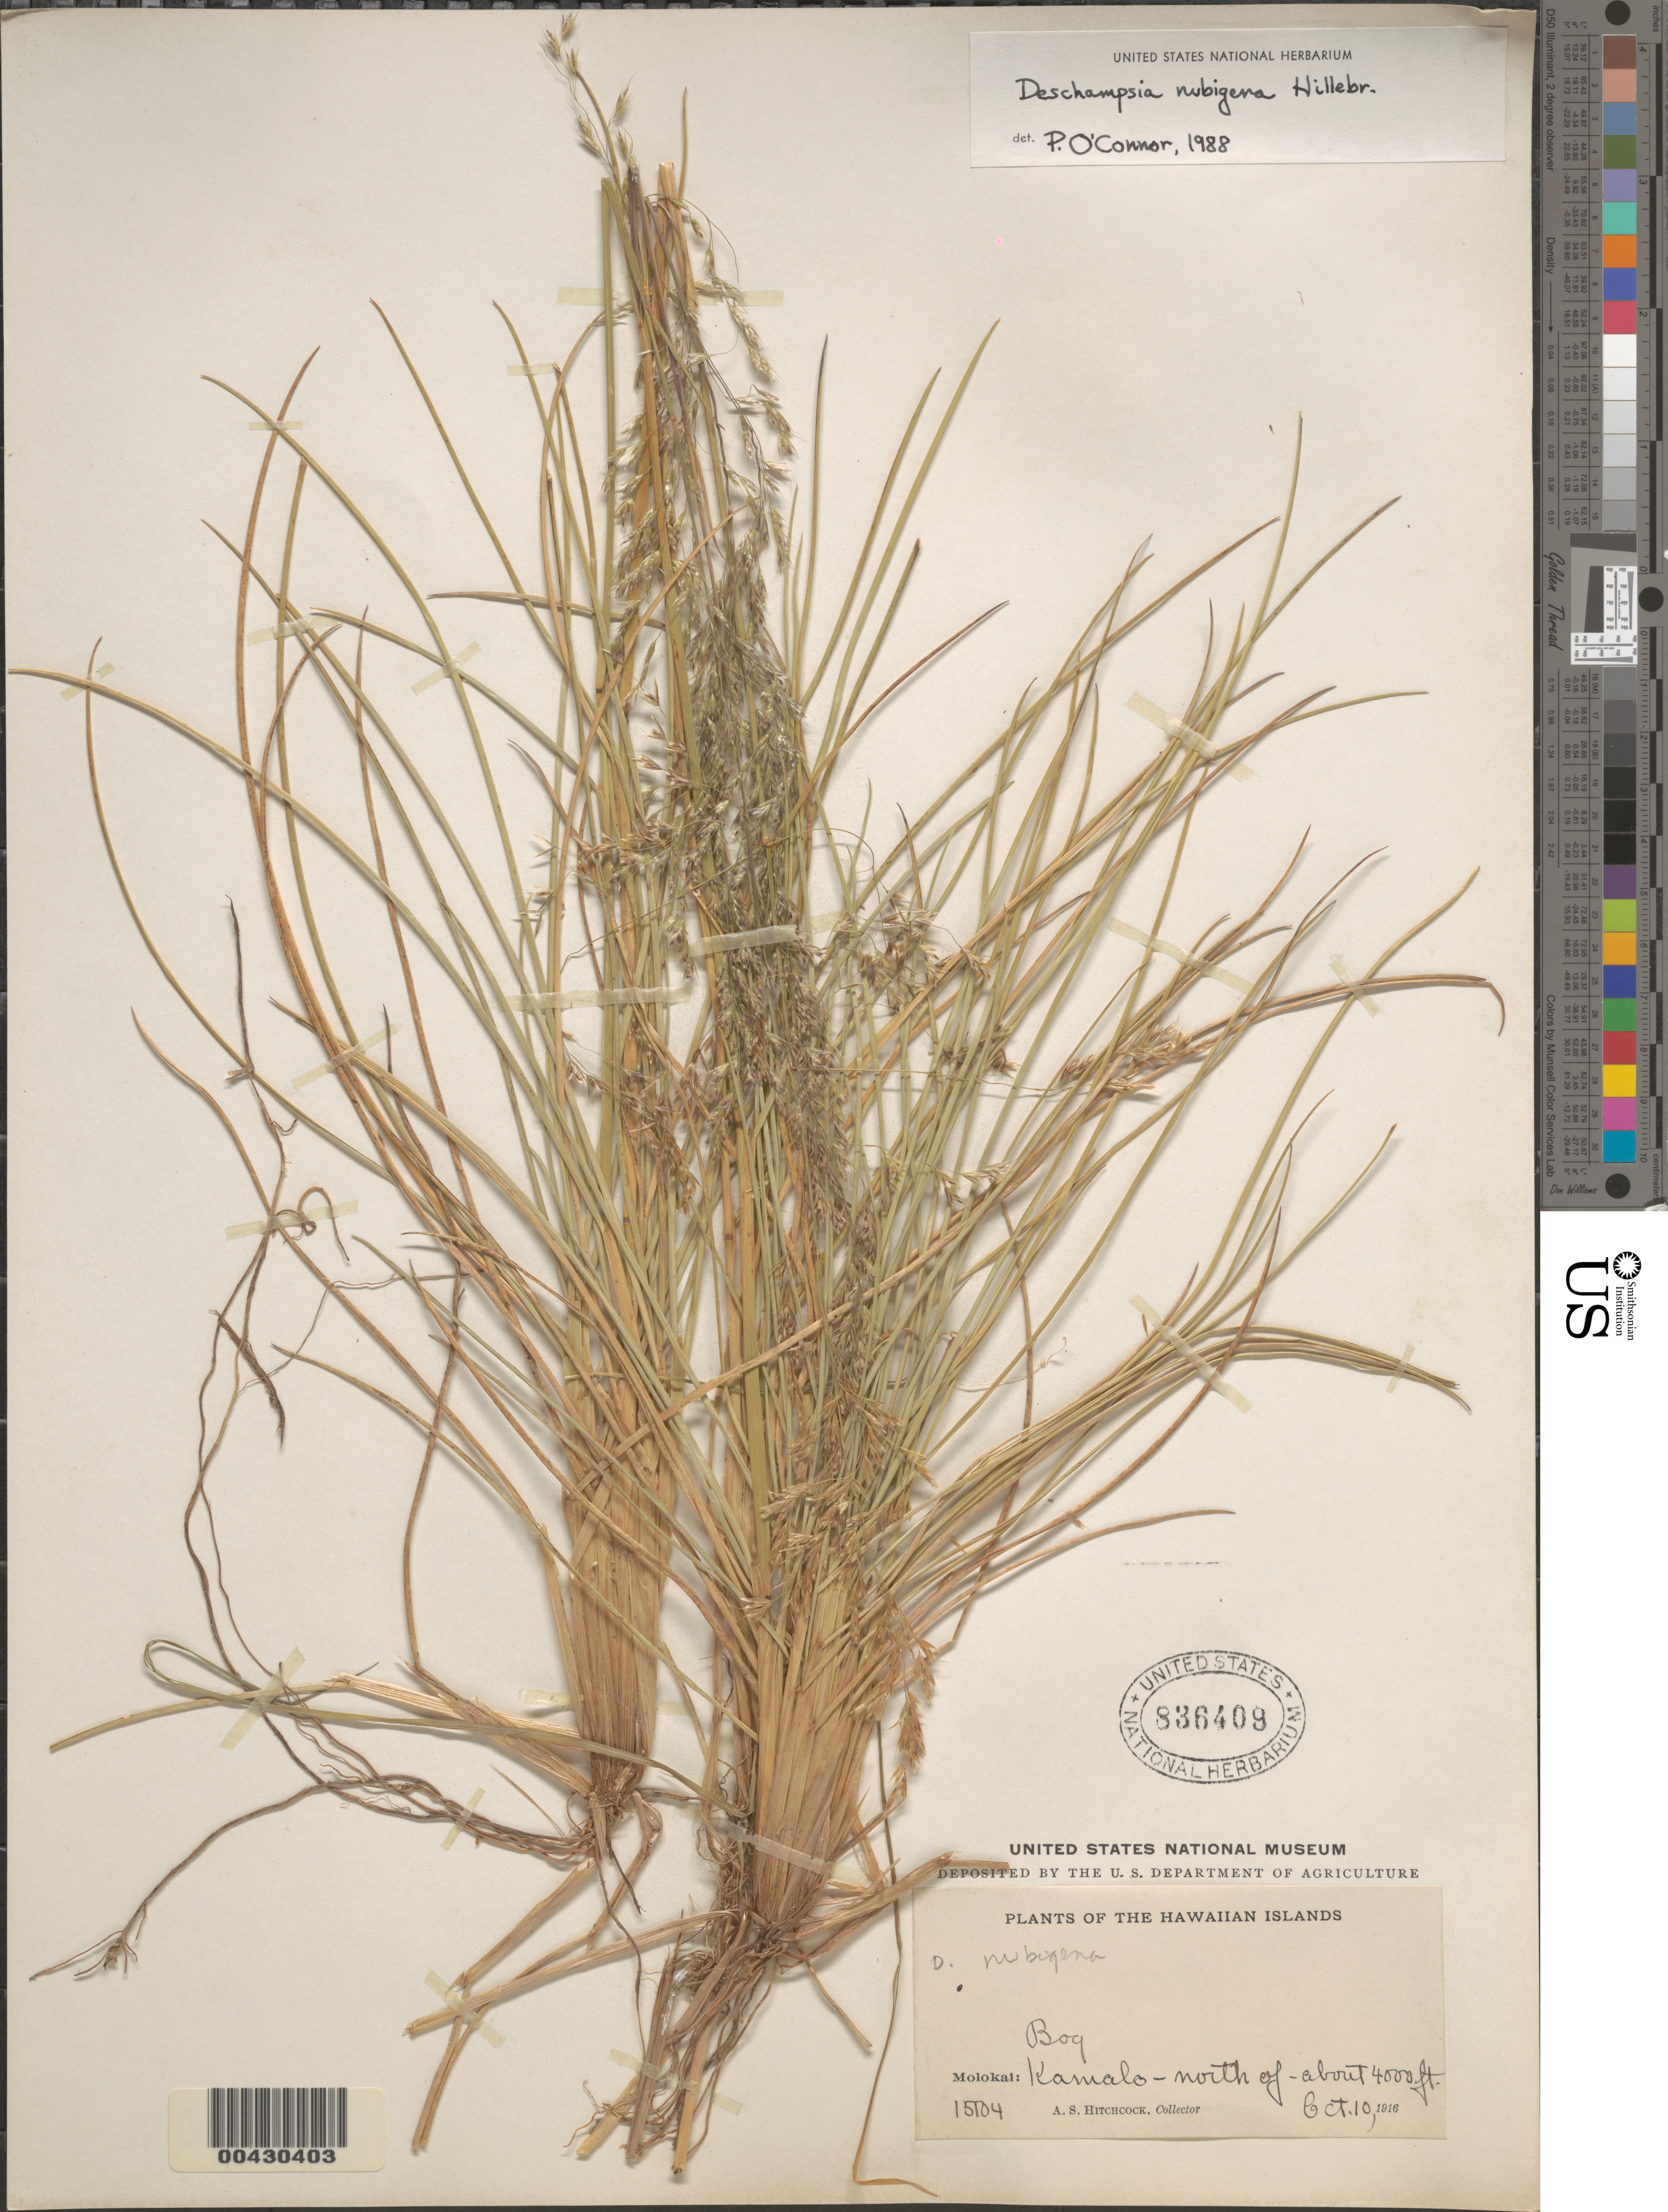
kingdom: Plantae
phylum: Tracheophyta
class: Liliopsida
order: Poales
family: Poaceae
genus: Deschampsia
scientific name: Deschampsia nubigena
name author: Hillebr.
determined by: O'Connor, P.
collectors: A. S. Hitchcock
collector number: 15104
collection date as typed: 10 Oct 1916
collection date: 1916-10-10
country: United States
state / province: Hawaii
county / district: Maui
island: Moloka'i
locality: N of Kamalo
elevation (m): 1219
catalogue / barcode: US 836409